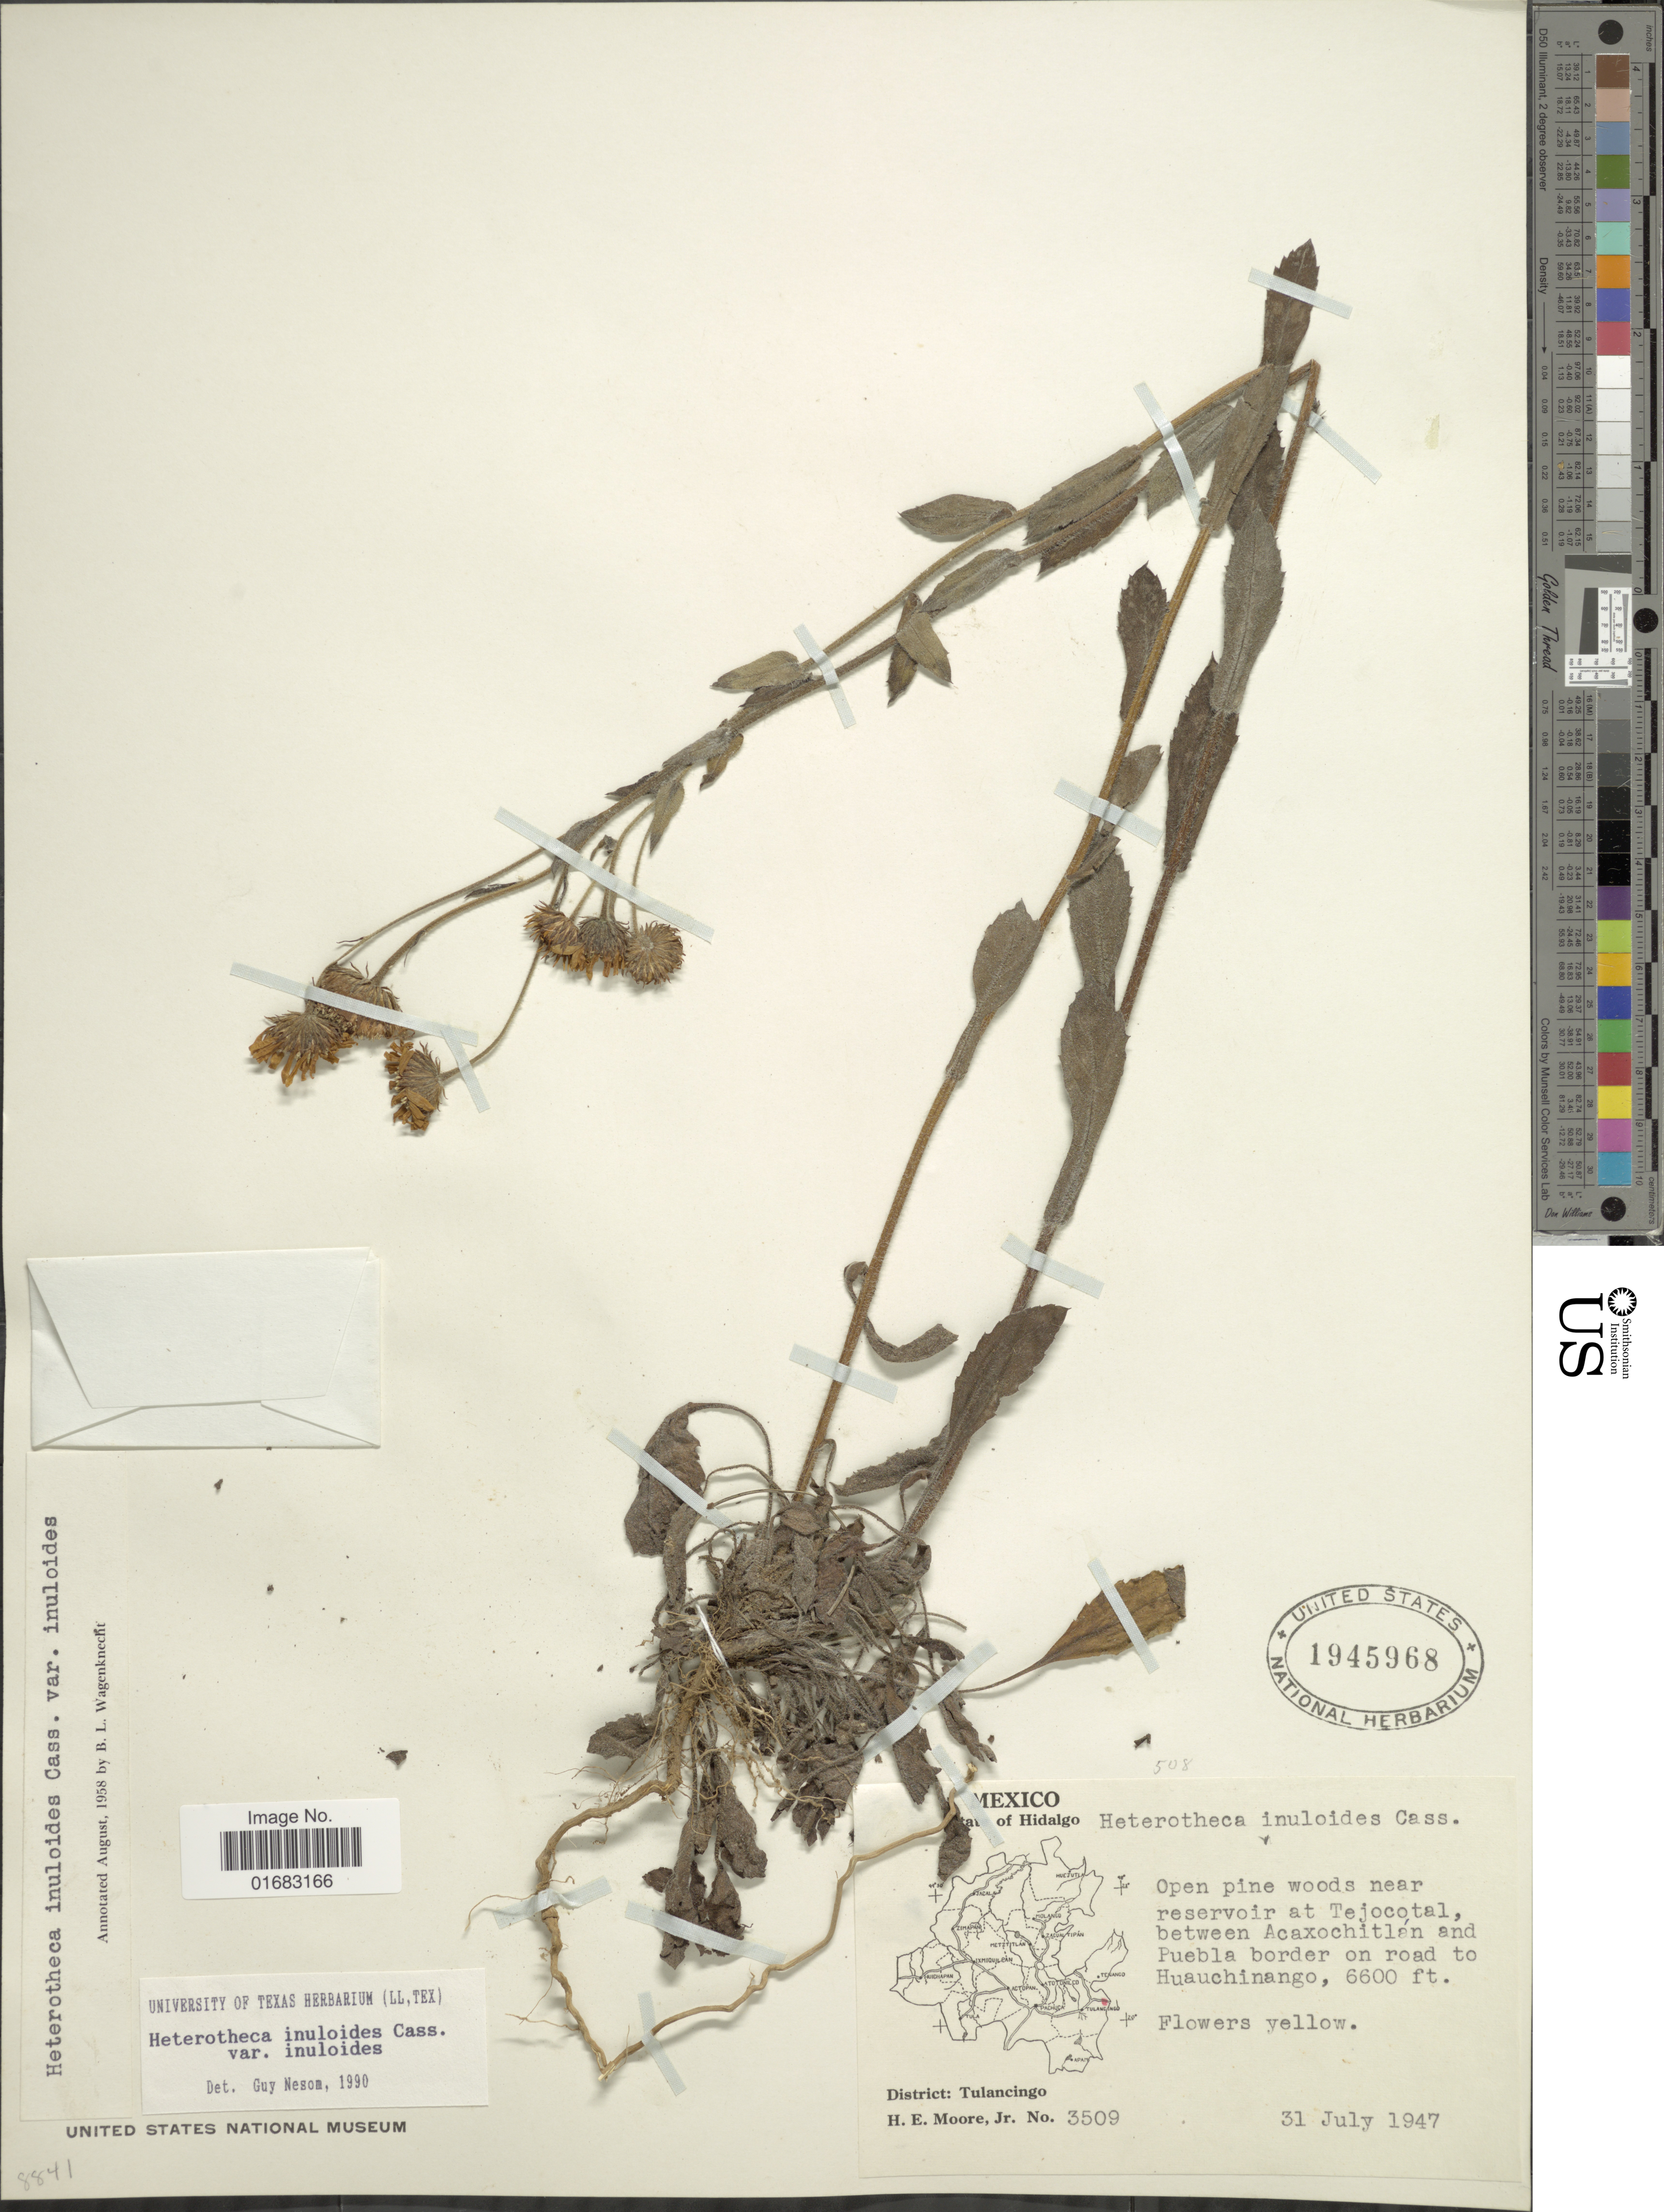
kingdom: Plantae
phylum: Tracheophyta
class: Magnoliopsida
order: Asterales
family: Asteraceae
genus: Heterotheca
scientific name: Heterotheca inuloides var. inuloides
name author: Cass.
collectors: H. Moore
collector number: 3509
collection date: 1947-07-31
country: Mexico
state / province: Hidalgo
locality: Mexico. State of Hidalgo. Open pine woods near reservoir at Tejocotal, between Acaxochitlan and Puebla border on road to Huauchinango. District: Tulancingo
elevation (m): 2012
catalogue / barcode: US 1945968